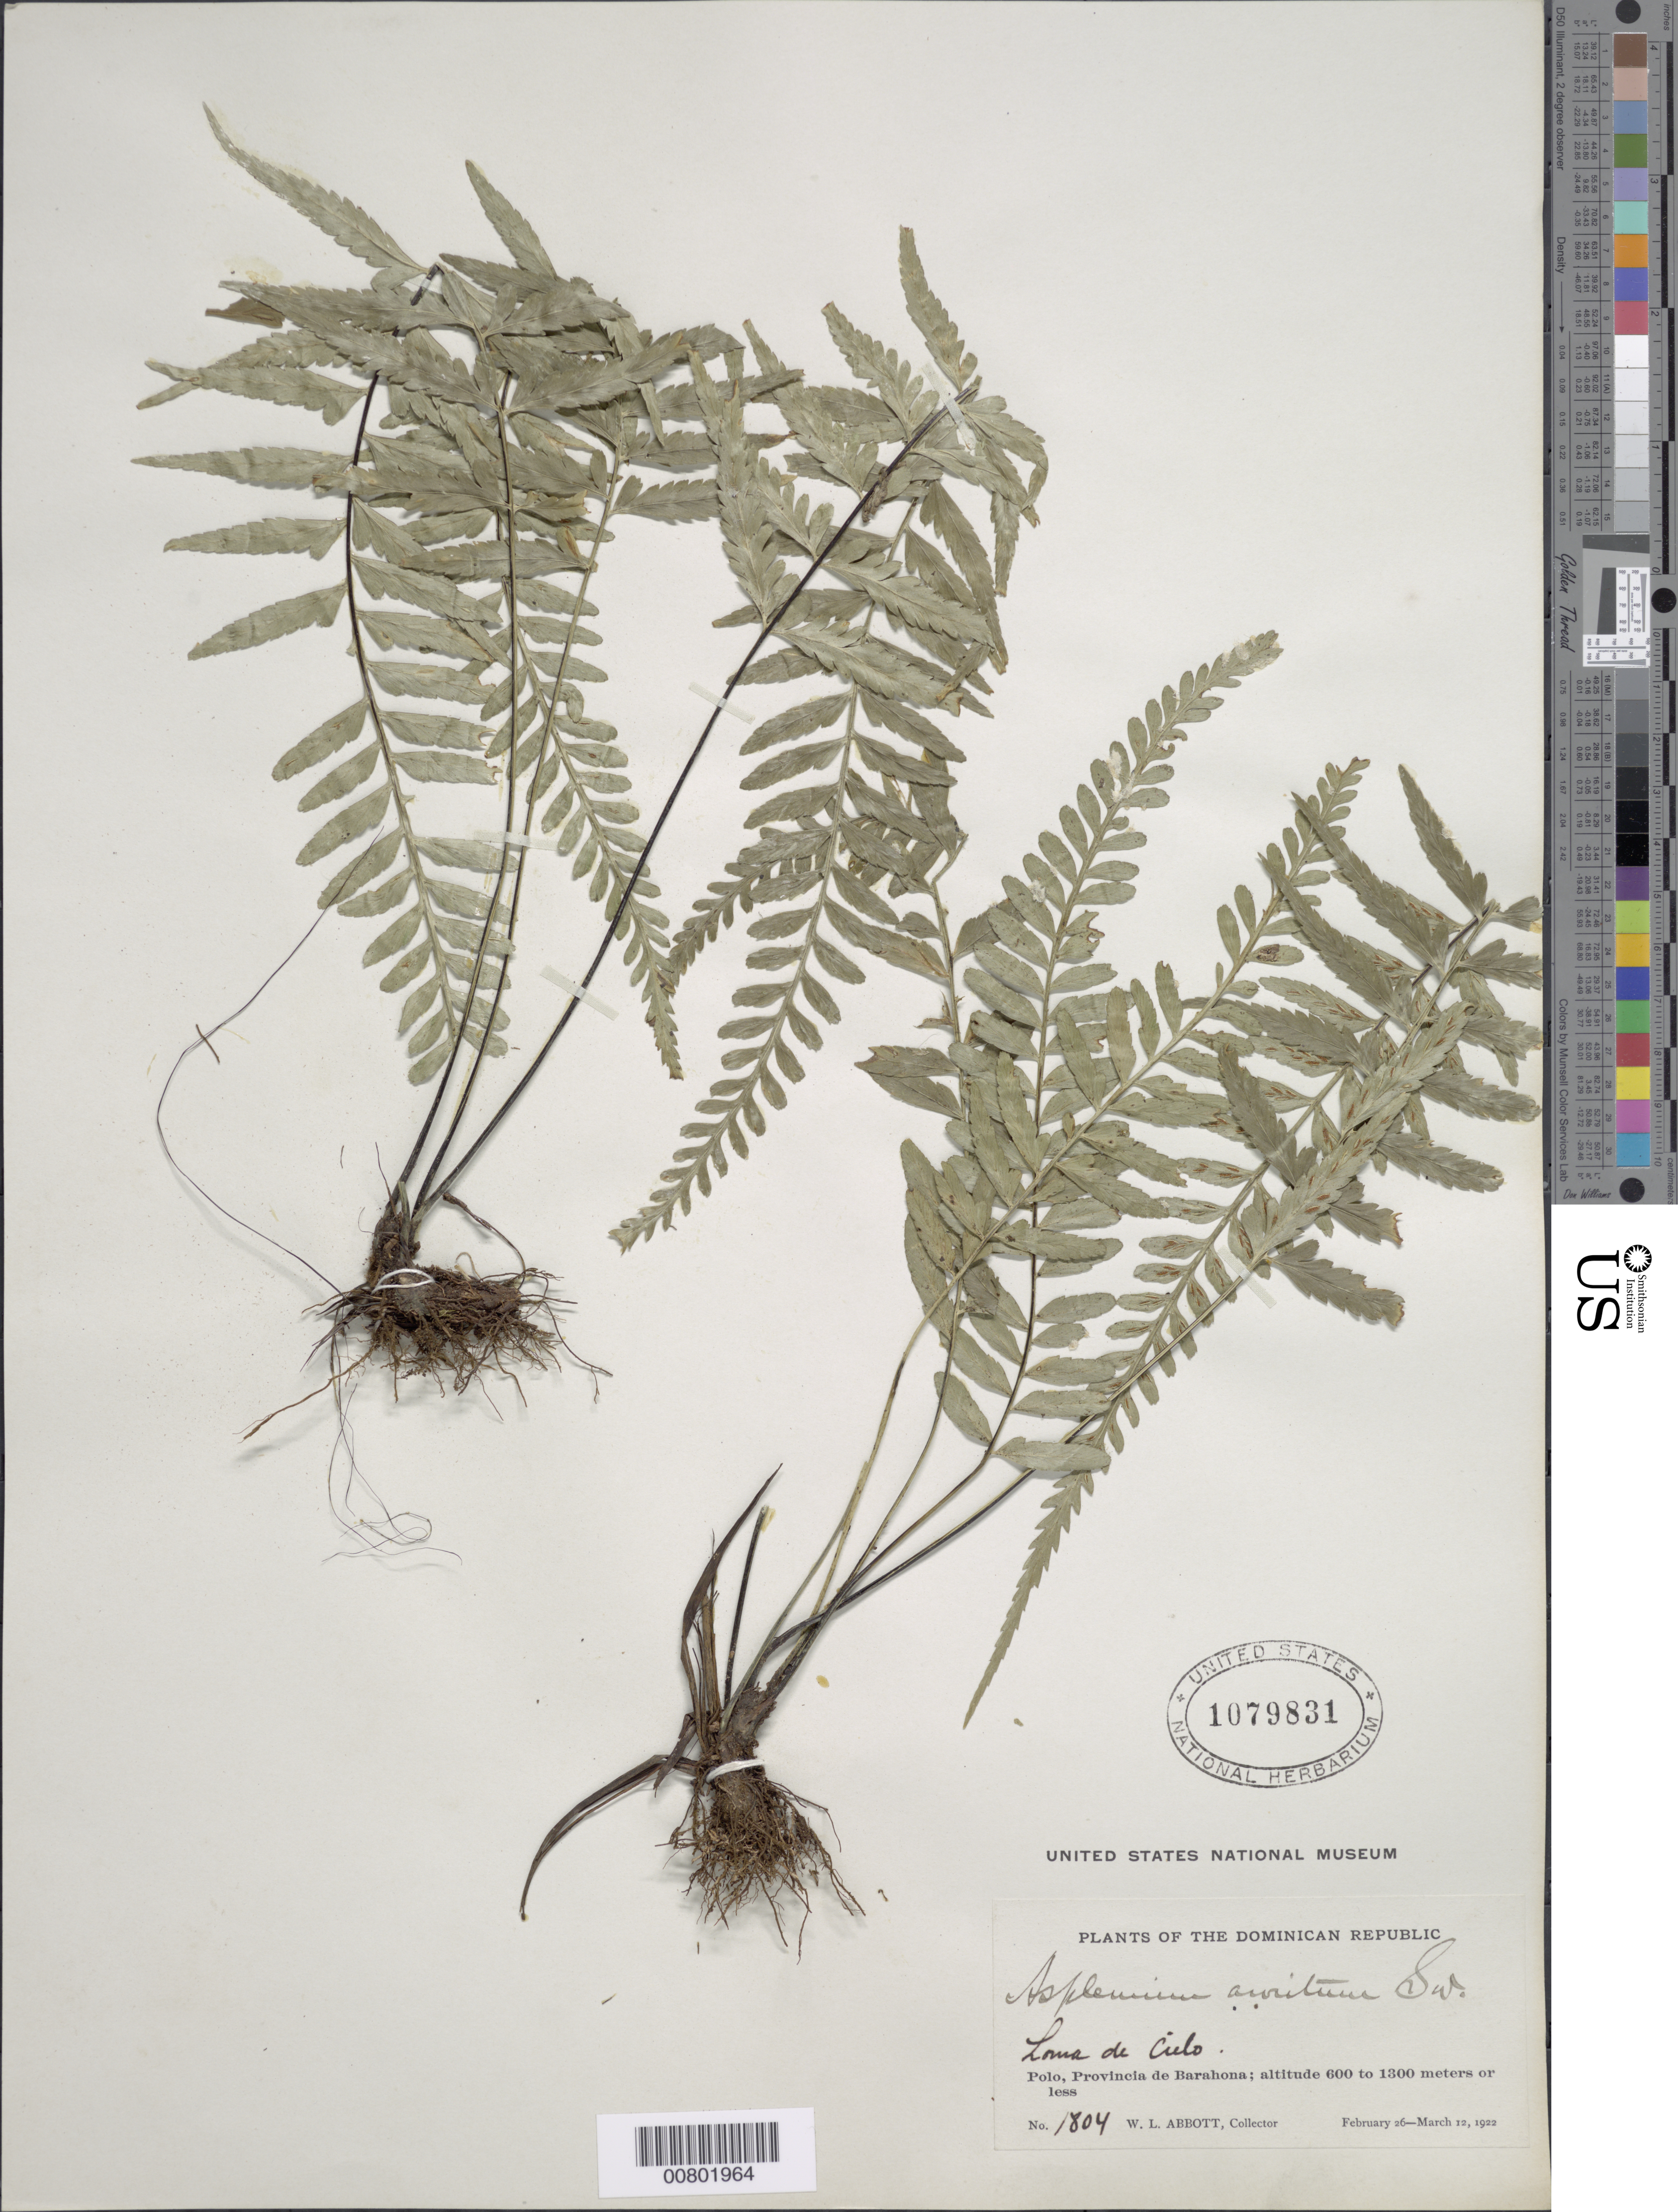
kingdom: Plantae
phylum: Tracheophyta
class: Polypodiopsida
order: Polypodiales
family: Aspleniaceae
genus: Asplenium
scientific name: Asplenium auritum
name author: Sw.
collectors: W. L. Abbott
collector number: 1804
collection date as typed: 26 Feb 1922 to 12 Mar 1922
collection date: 1922-02-26/1922-03-12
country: Dominican Republic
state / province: Barahona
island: Hispaniola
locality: Polo, Loma de Cielo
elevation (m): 600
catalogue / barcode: US 1079831